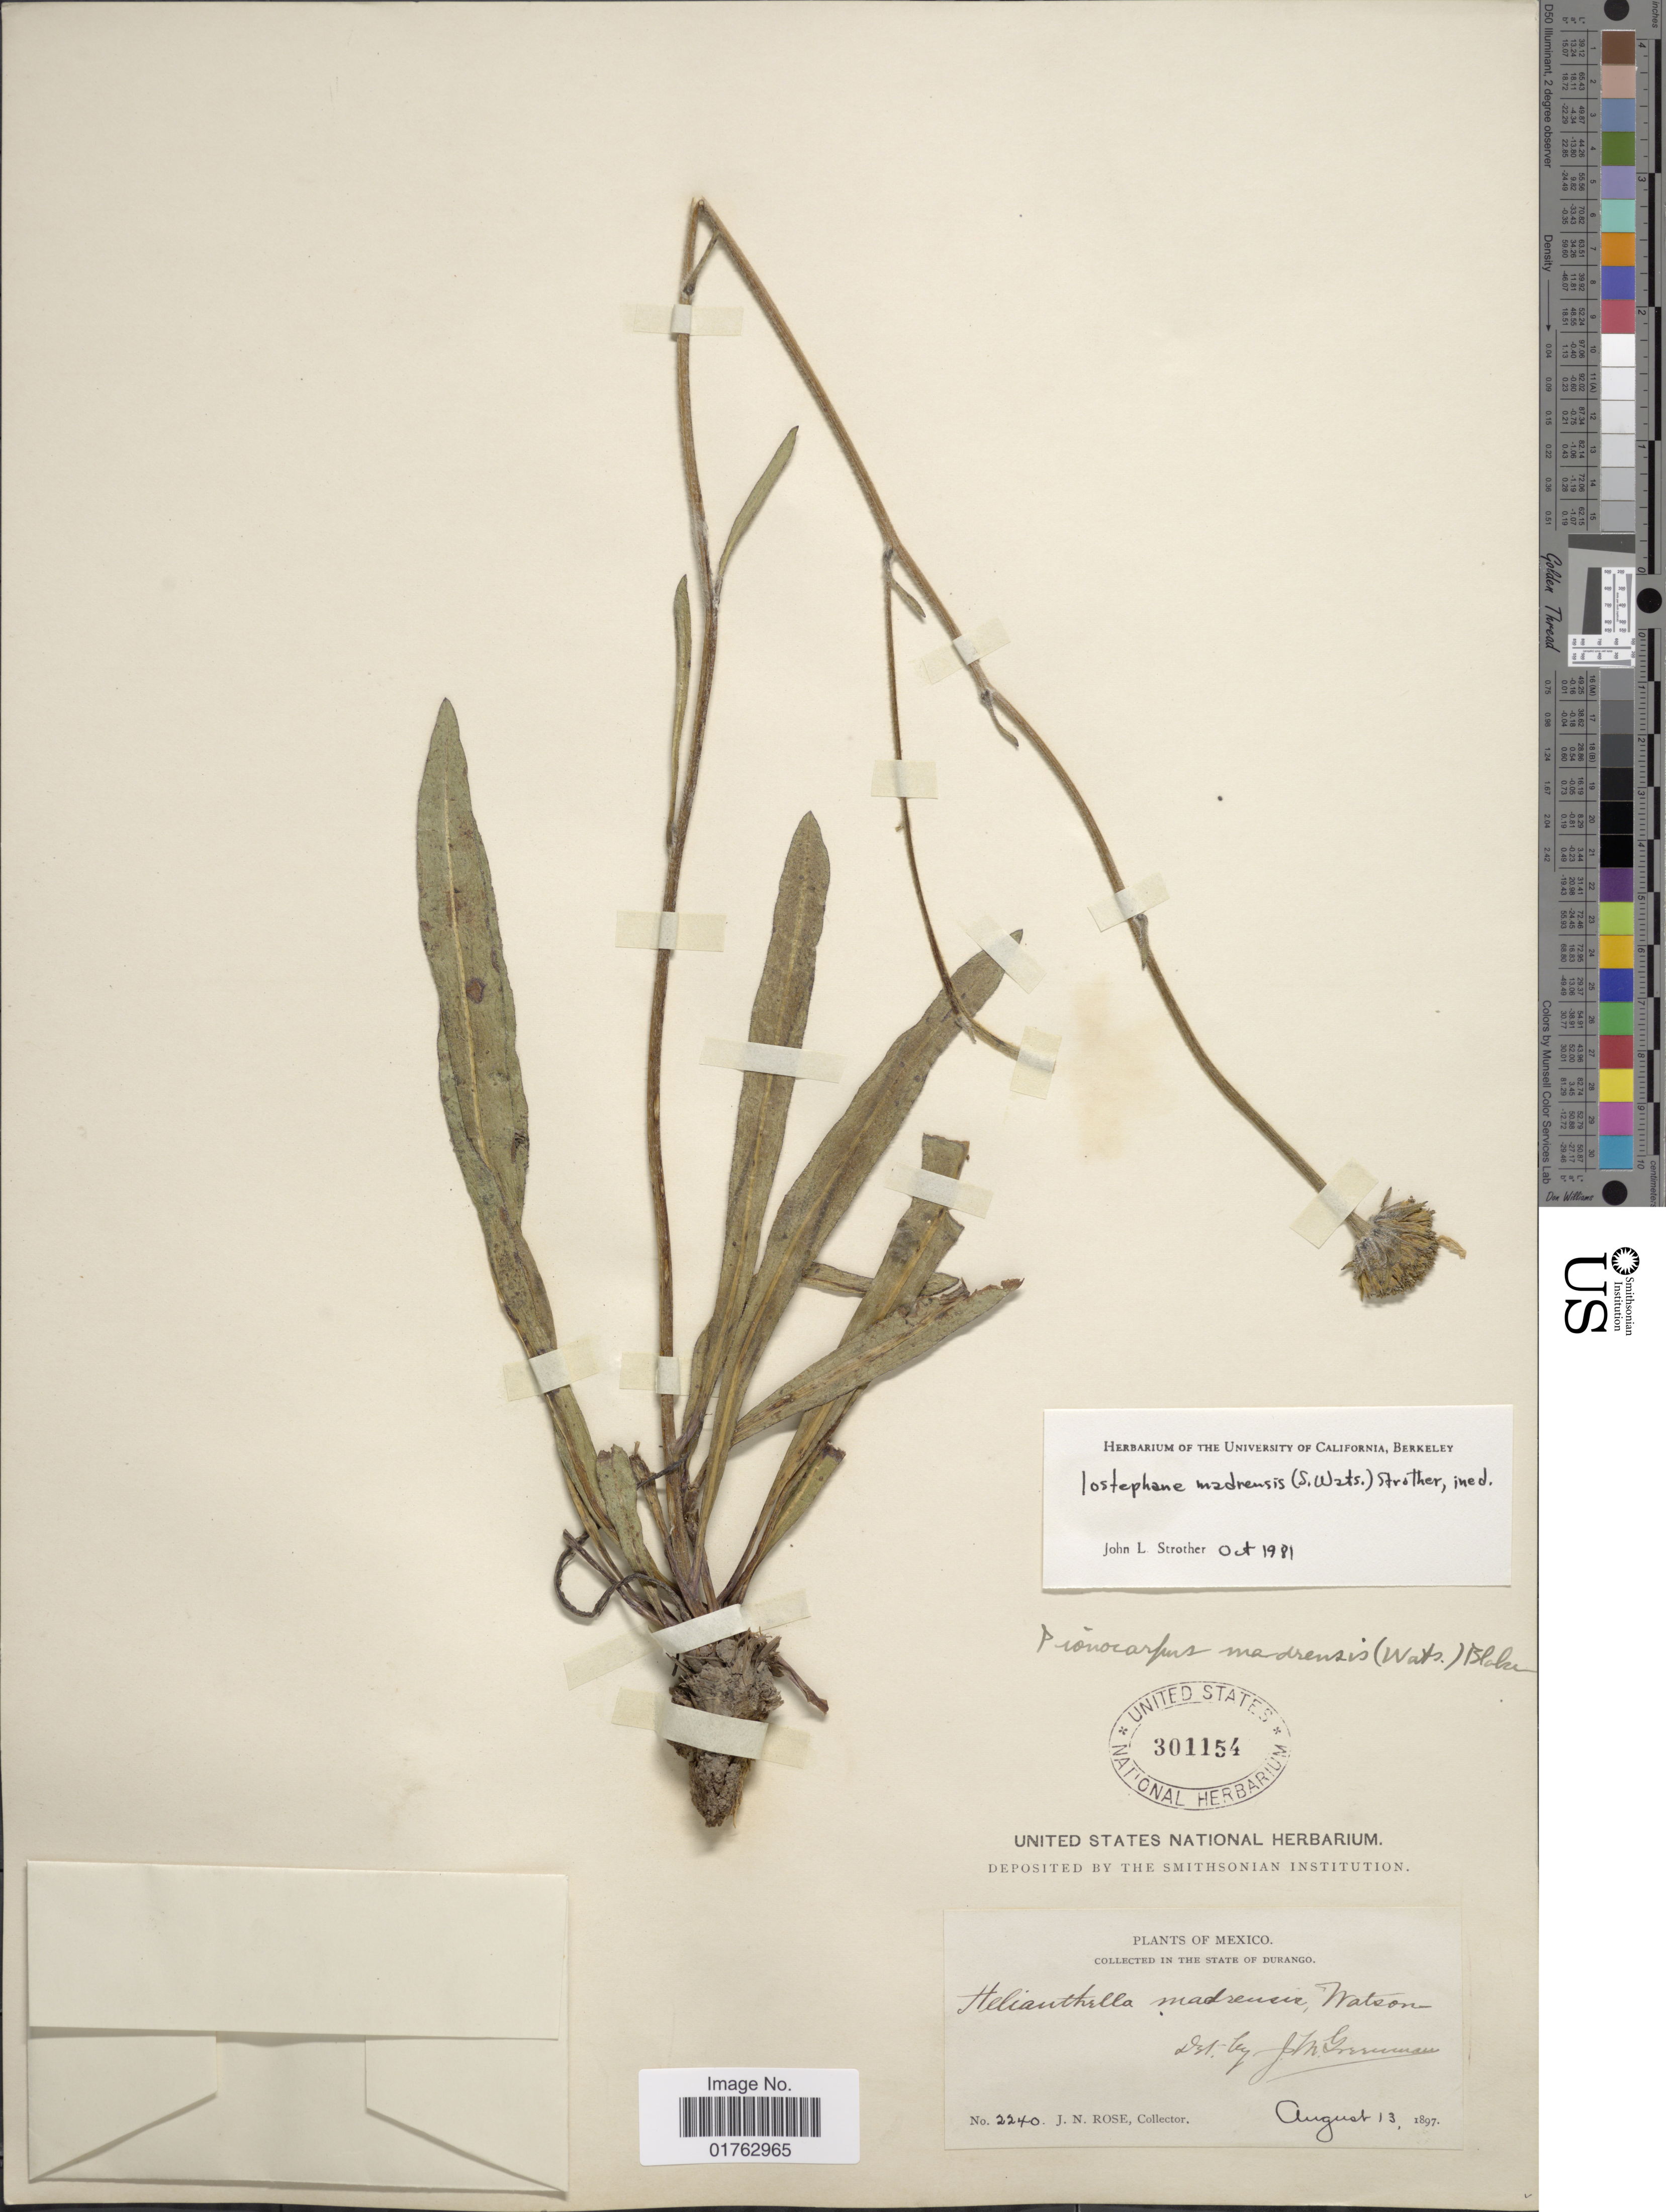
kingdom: Plantae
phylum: Tracheophyta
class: Magnoliopsida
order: Asterales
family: Asteraceae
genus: Iostephane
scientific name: Iostephane madrensis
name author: (S. Watson) Strother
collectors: J. N. Rose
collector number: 2240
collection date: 1897-08-13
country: Mexico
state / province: Durango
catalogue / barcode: US 301154